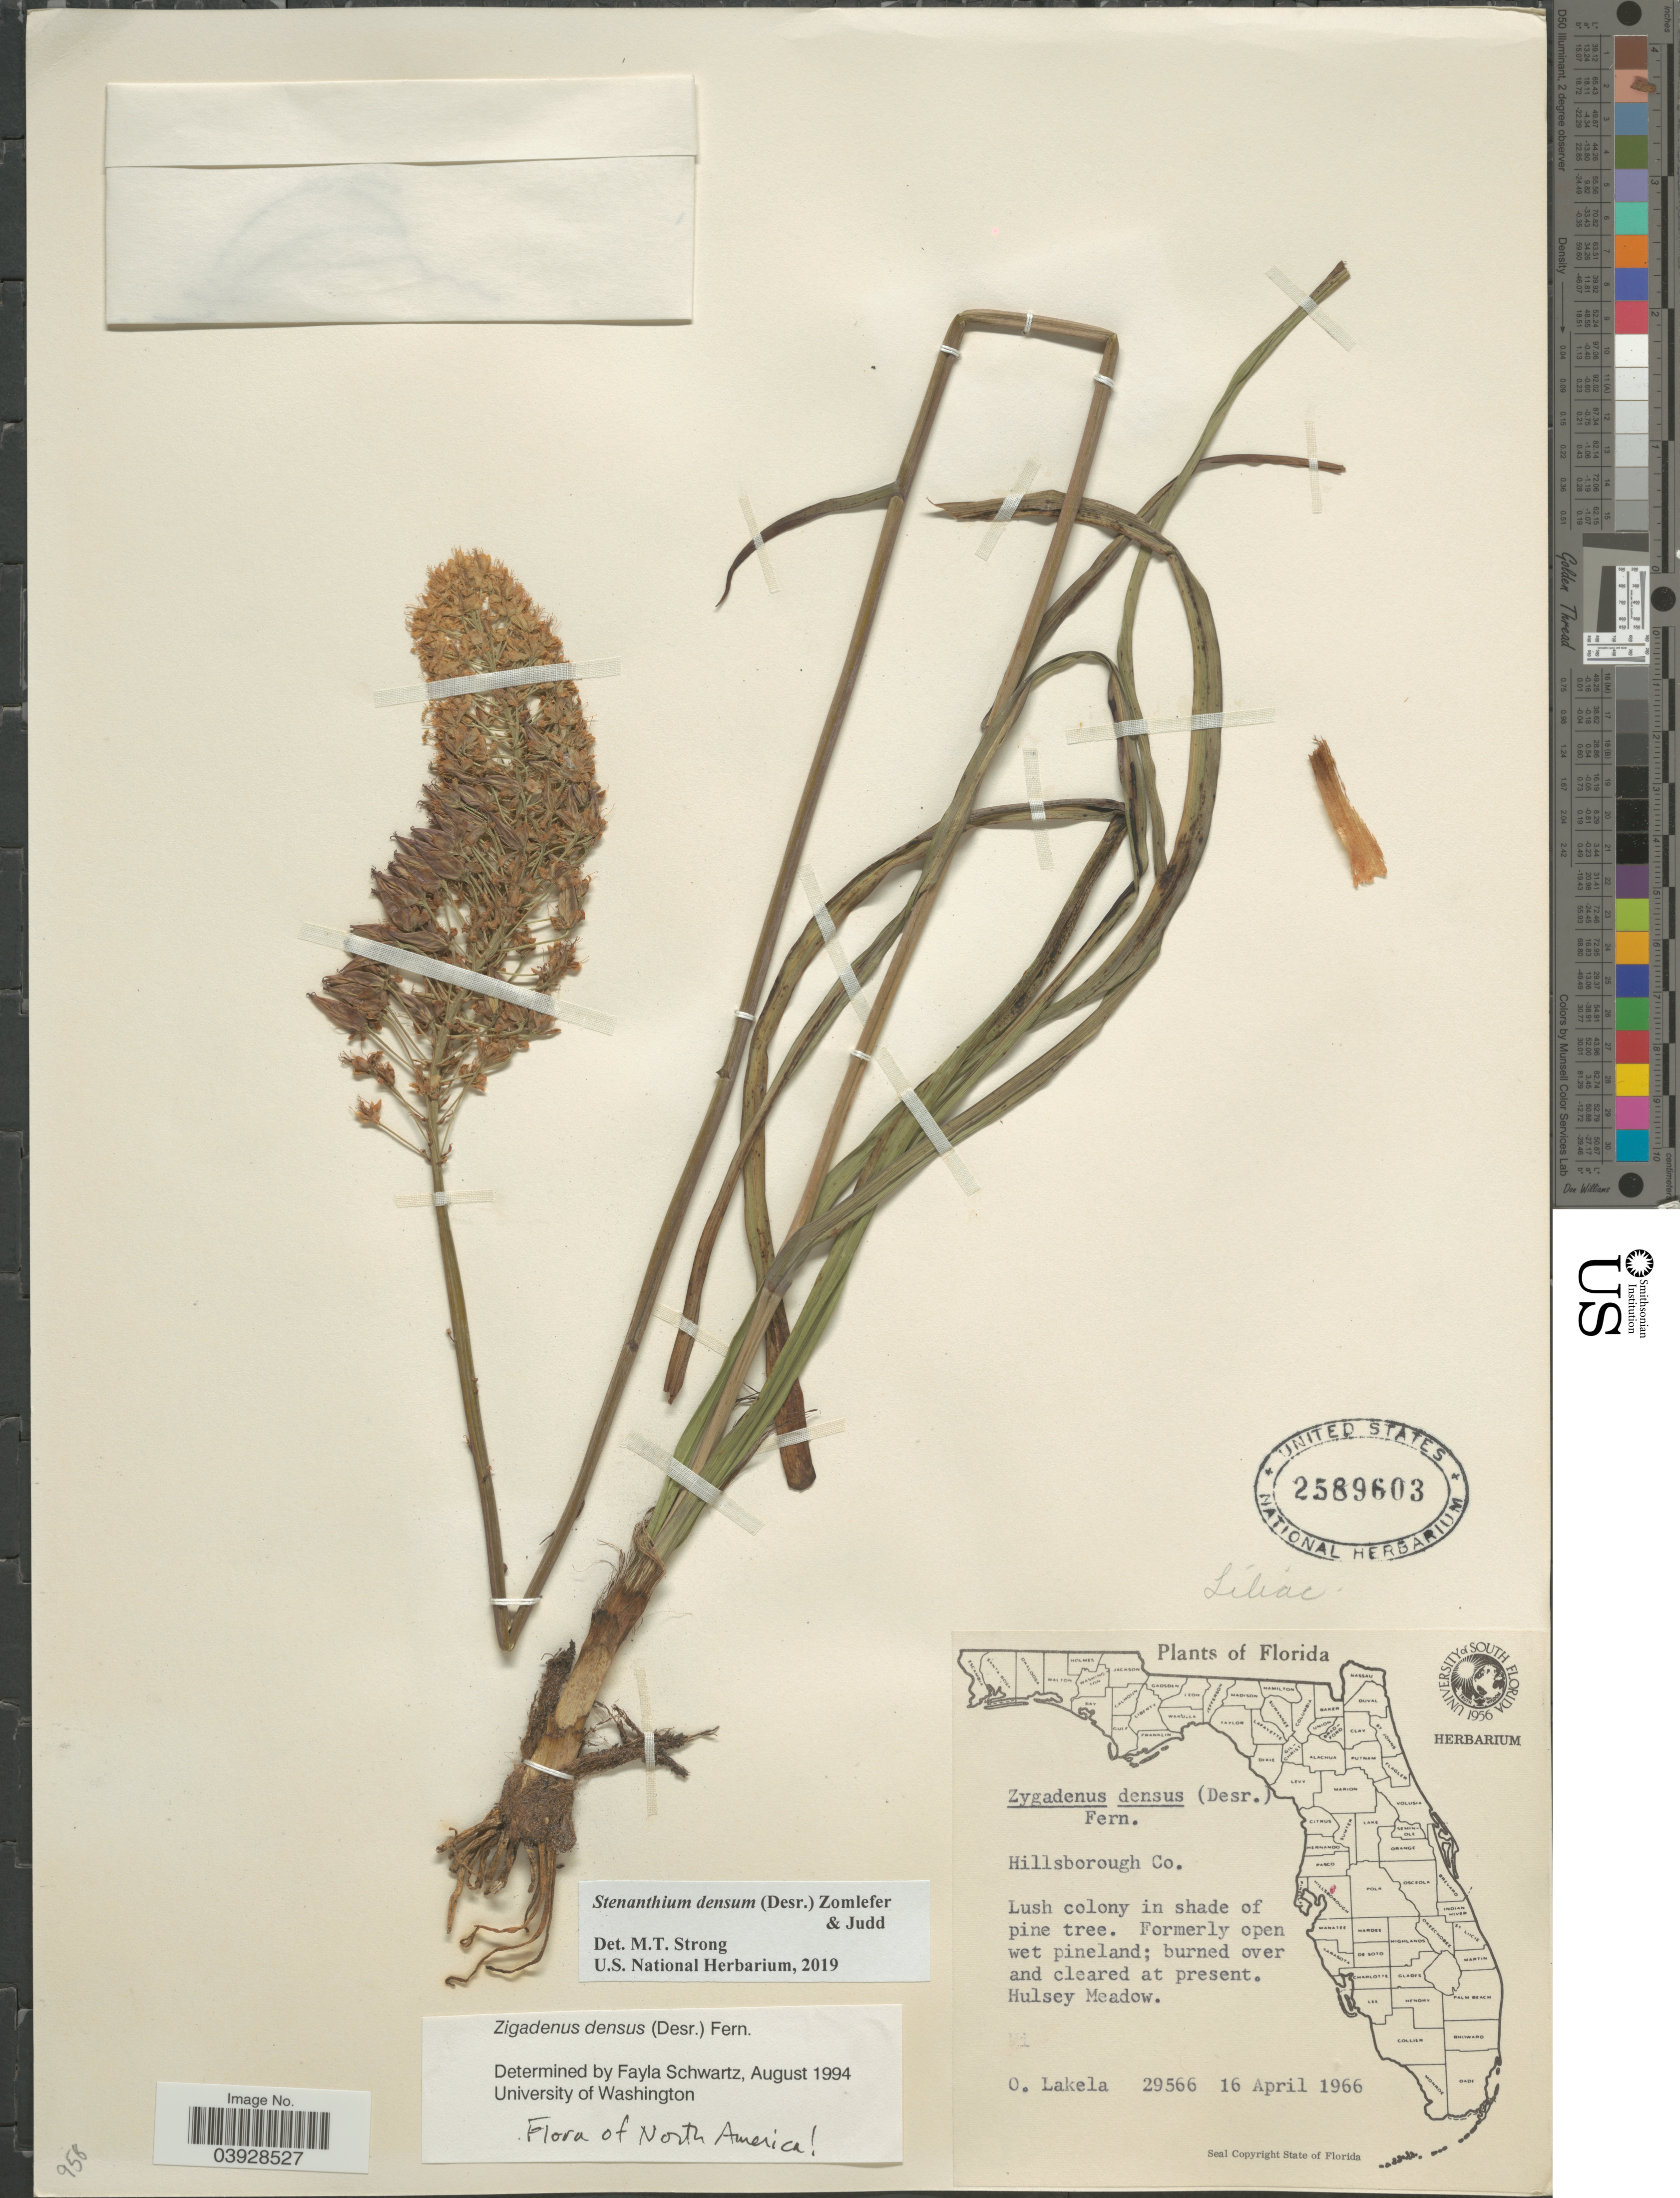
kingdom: Plantae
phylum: Tracheophyta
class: Liliopsida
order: Liliales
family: Melanthiaceae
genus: Stenanthium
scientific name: Stenanthium densum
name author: (Desr.) Zomlefer & Judd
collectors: O. Lakela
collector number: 29566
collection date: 1966-04-16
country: United States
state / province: Florida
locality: Hillsborough Co. Hulsey Meadow.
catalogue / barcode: US 2589603